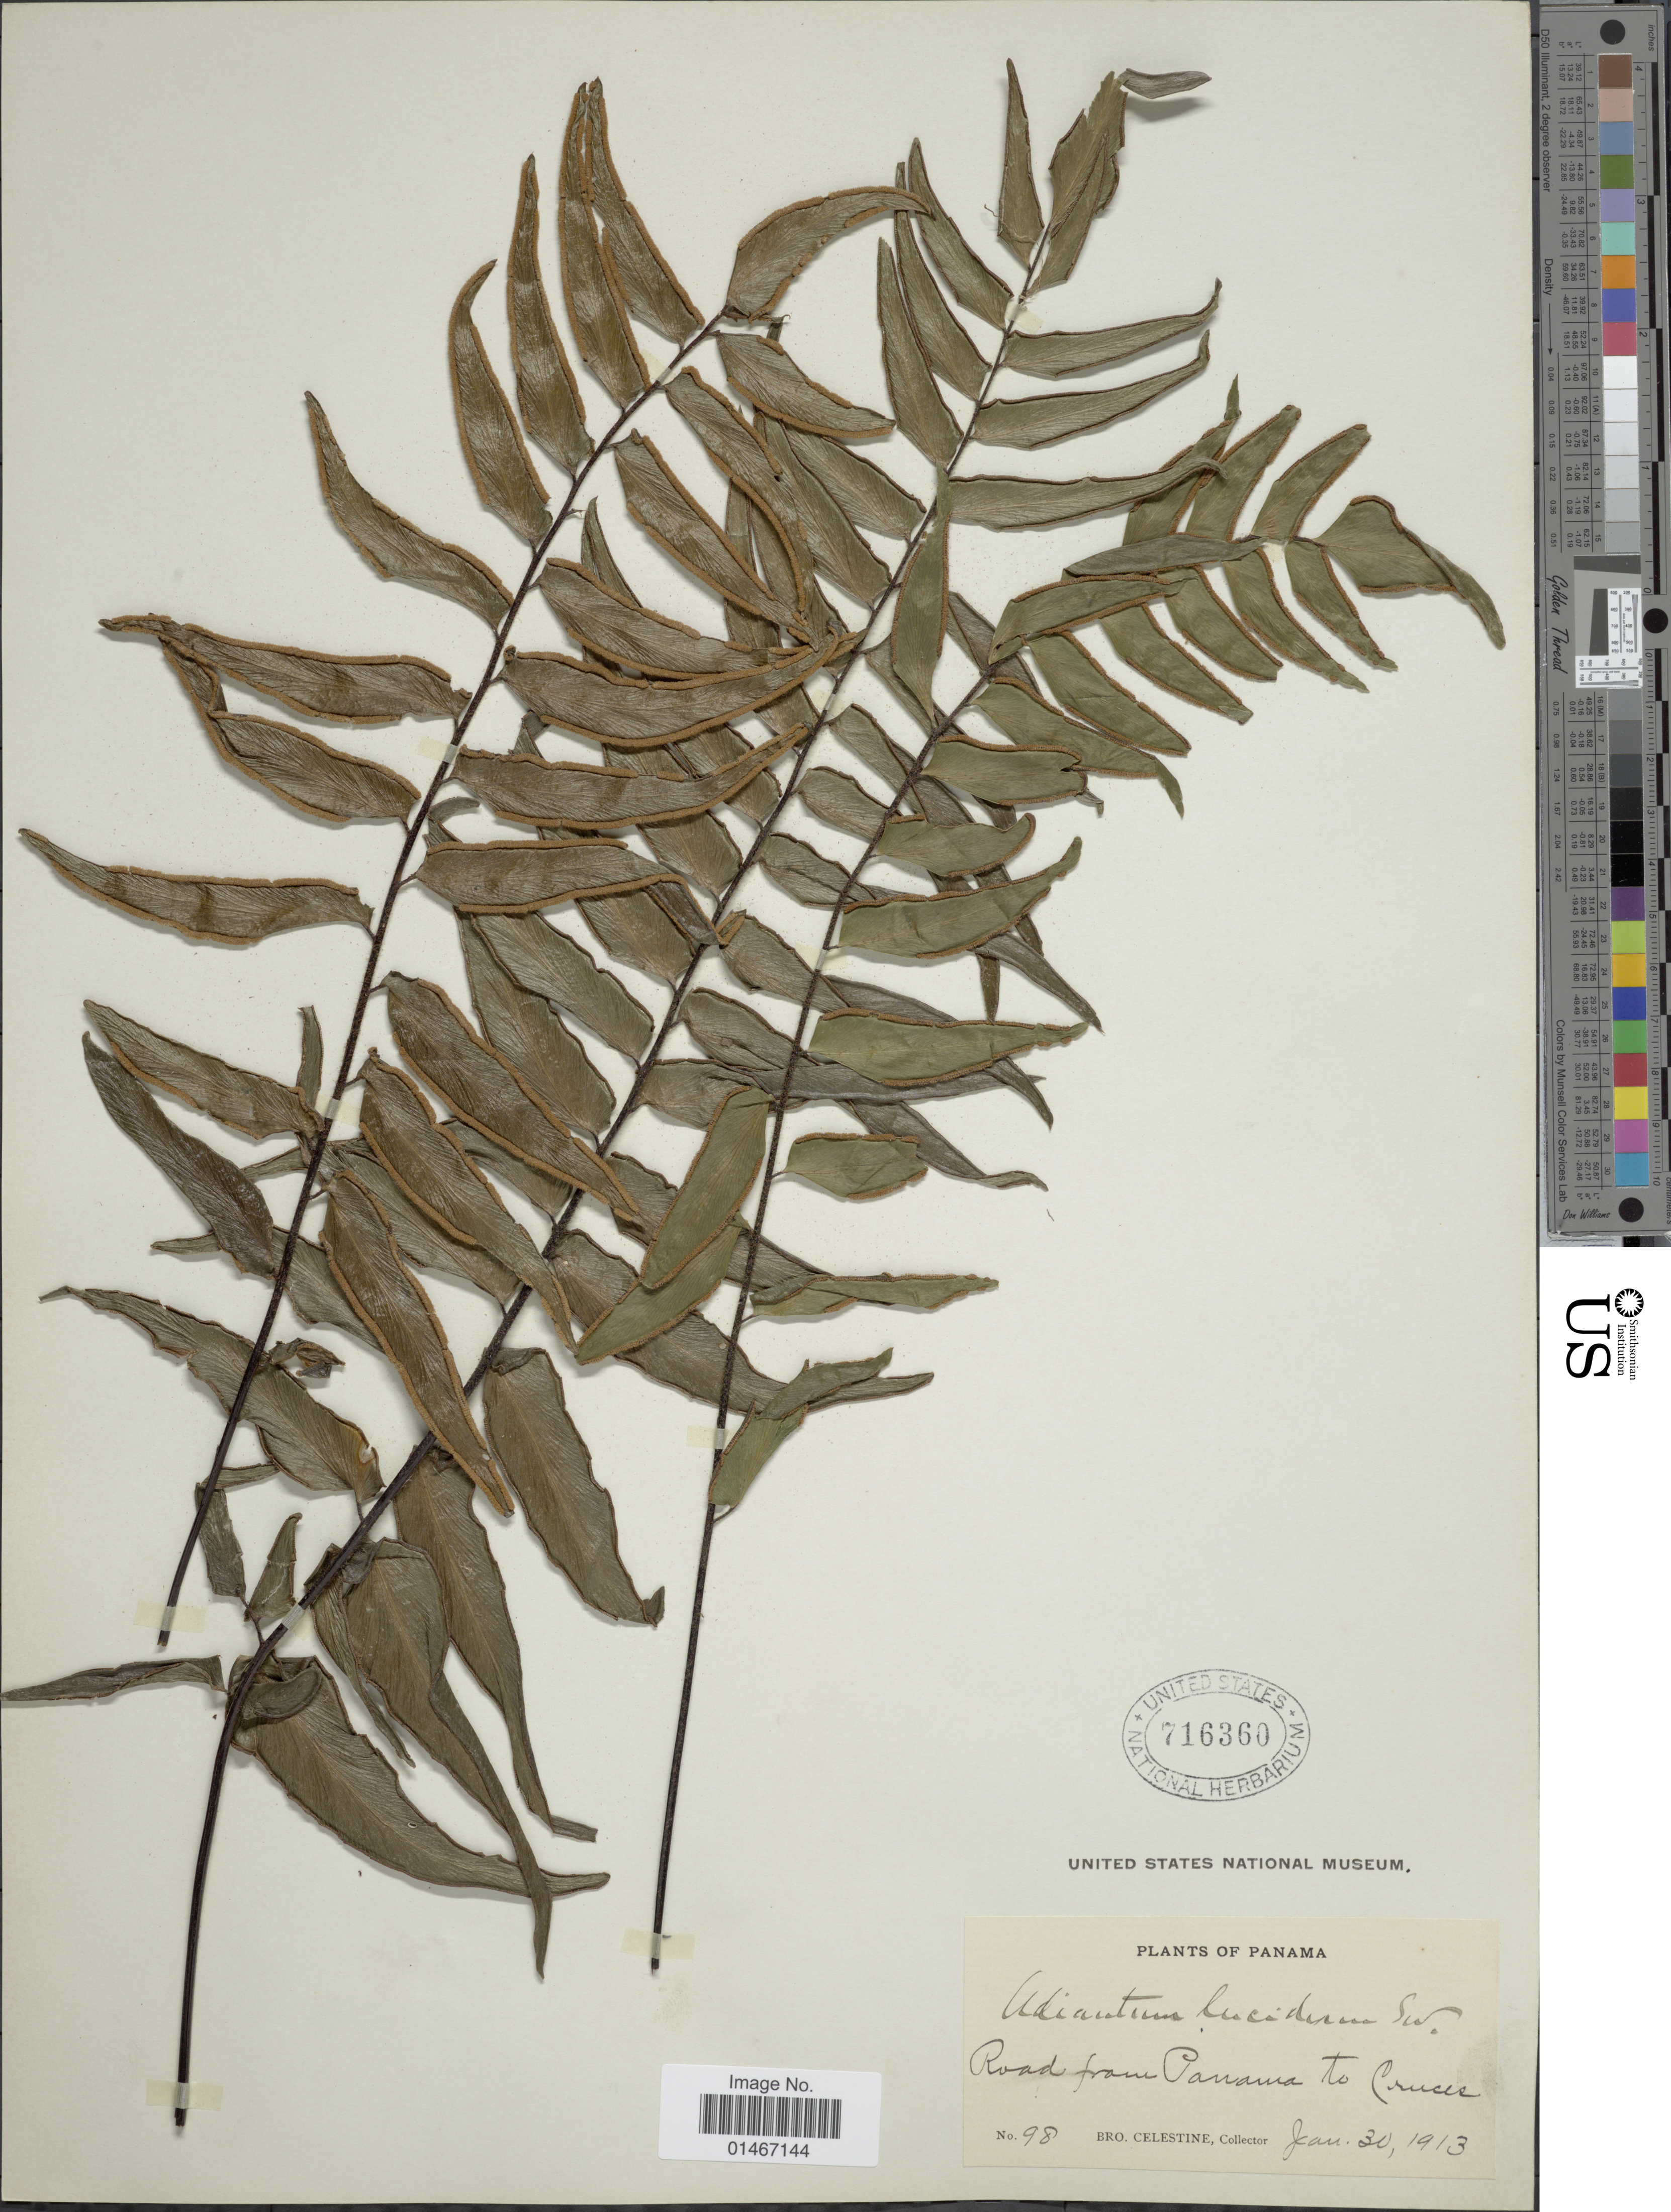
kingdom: Plantae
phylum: Tracheophyta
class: Polypodiopsida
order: Polypodiales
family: Pteridaceae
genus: Adiantum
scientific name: Adiantum lucidum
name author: (Cav.) Sw.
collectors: B. Celestine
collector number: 98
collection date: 1913-01-30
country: Panama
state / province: Panamá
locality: Road from Panama to Cruces.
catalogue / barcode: US 716360